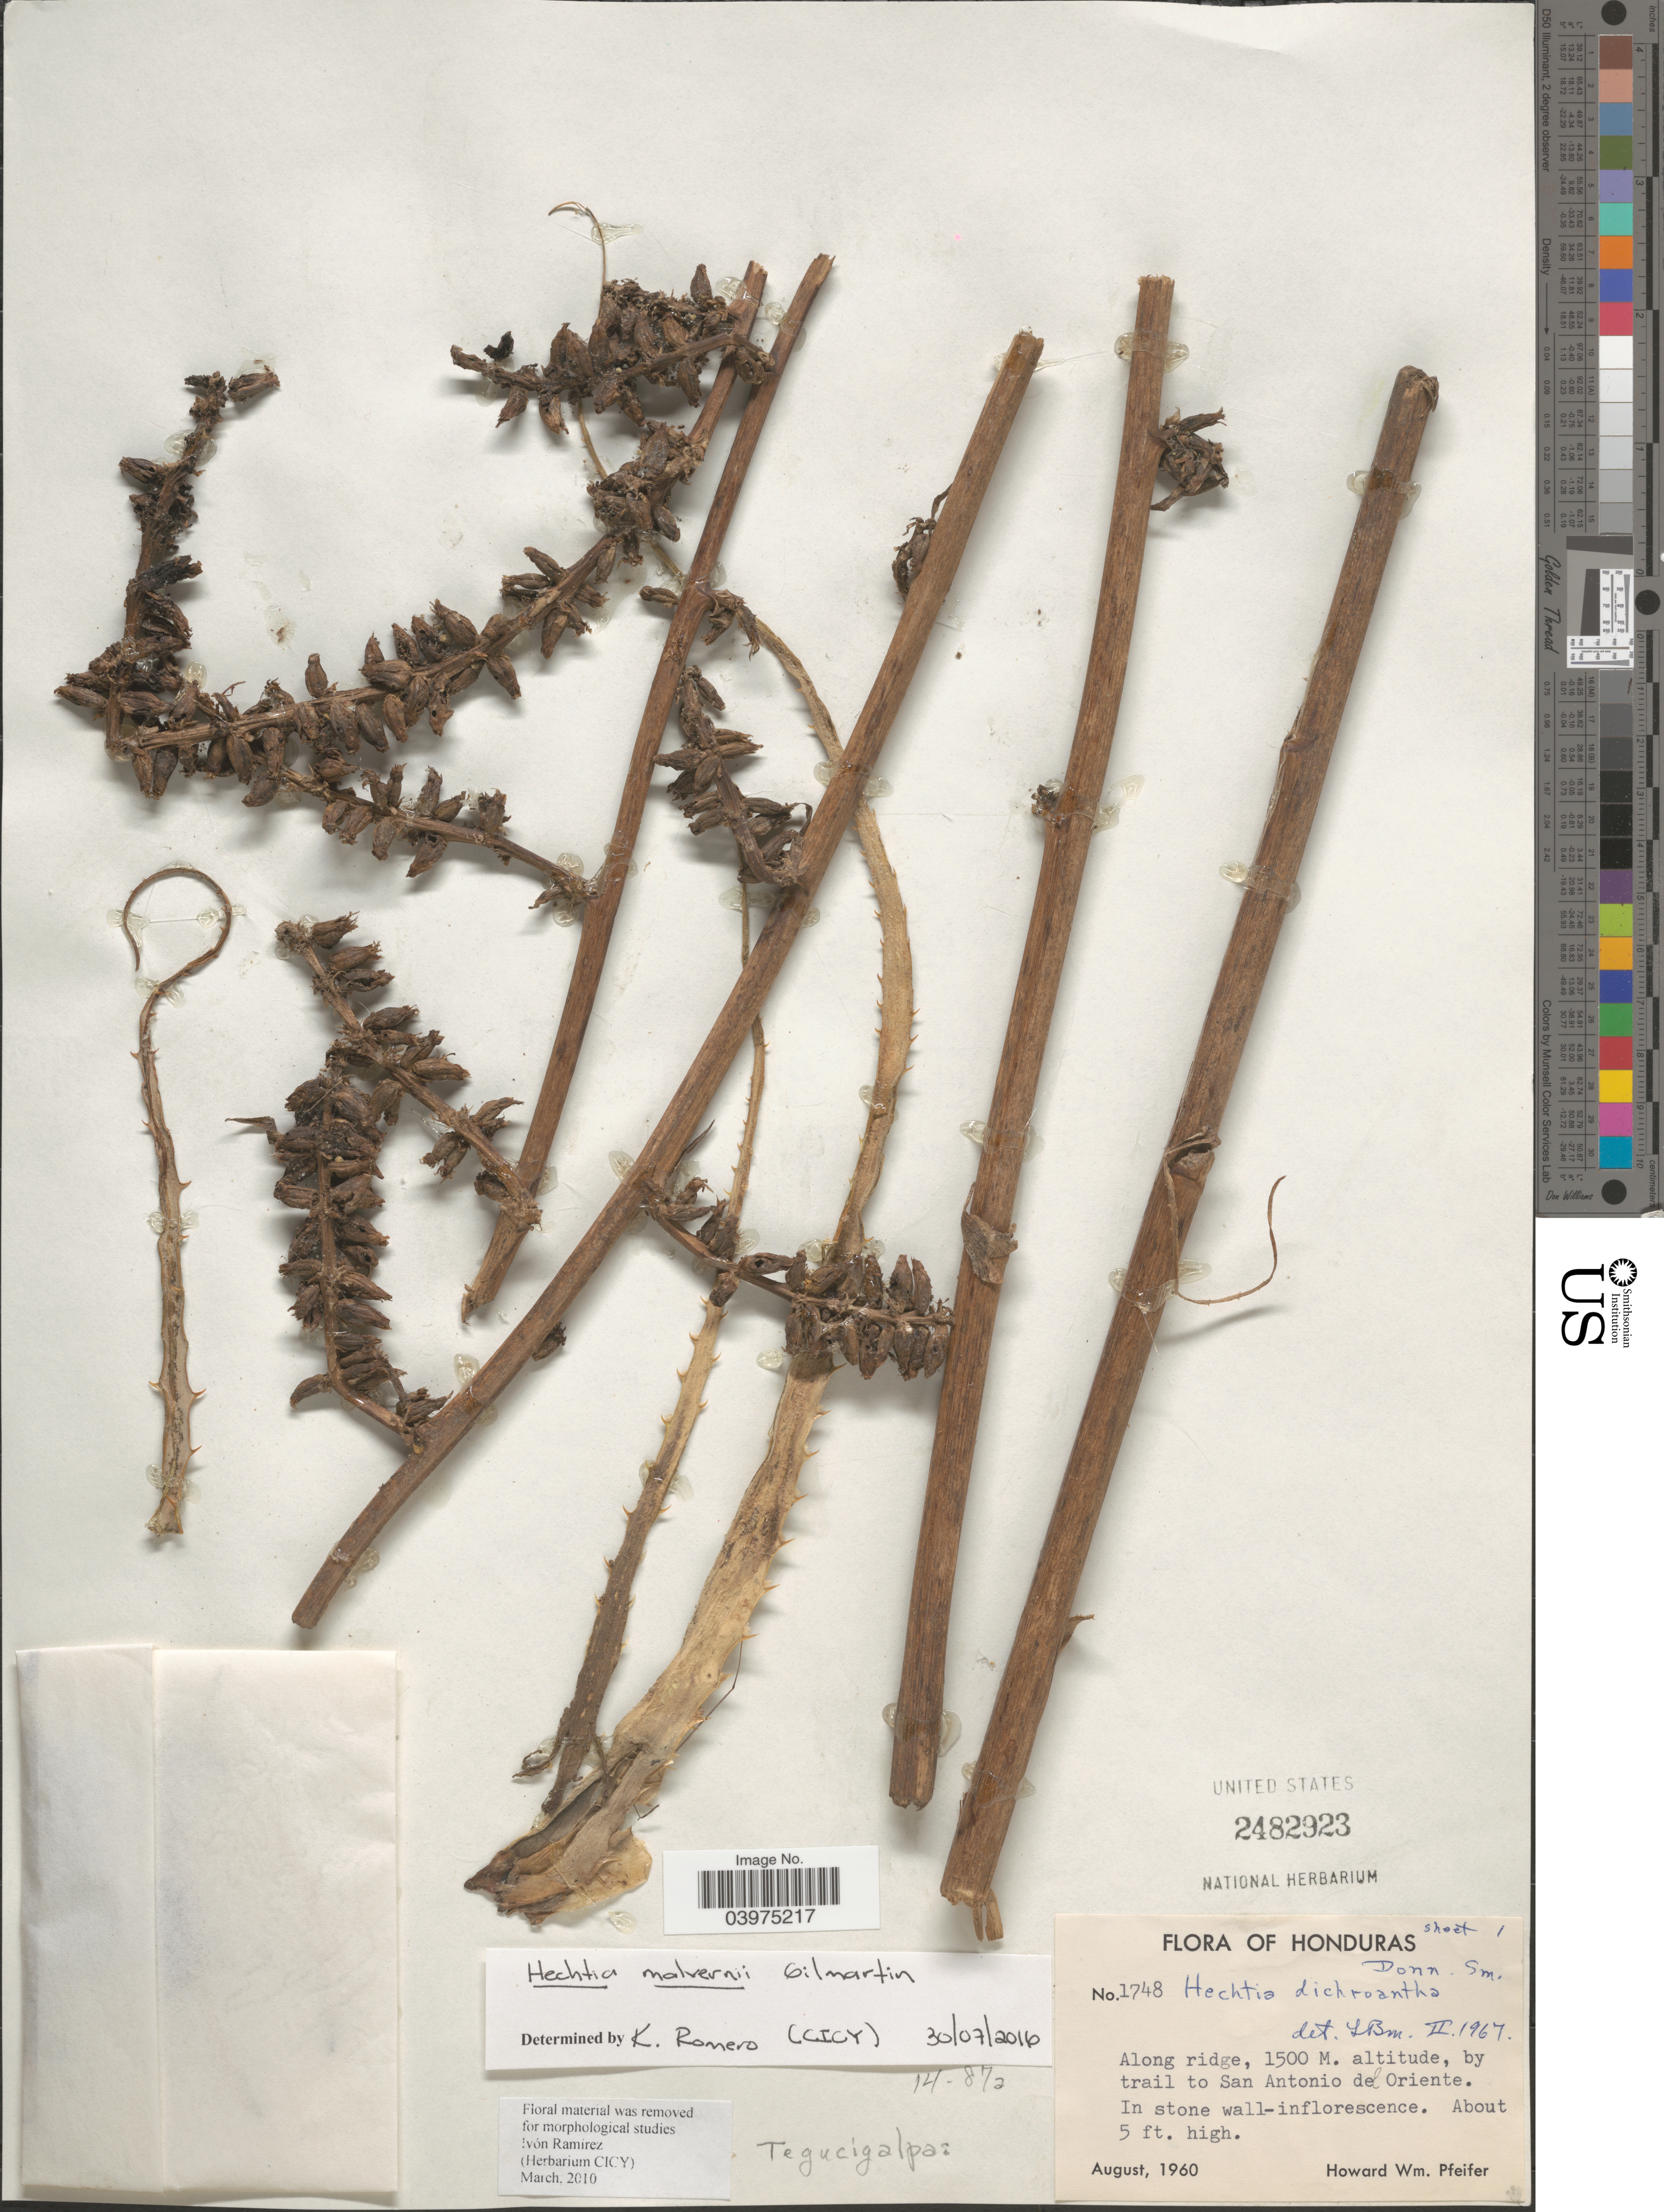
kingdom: Plantae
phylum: Tracheophyta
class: Liliopsida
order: Poales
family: Bromeliaceae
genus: Hechtia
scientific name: Hechtia malvernii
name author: Gilmartin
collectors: H. W. Pfeifer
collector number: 1748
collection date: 1960-08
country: Honduras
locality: Tegucigalpa. By trail to San Antonio del Oriente.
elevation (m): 1500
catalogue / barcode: US 2482923